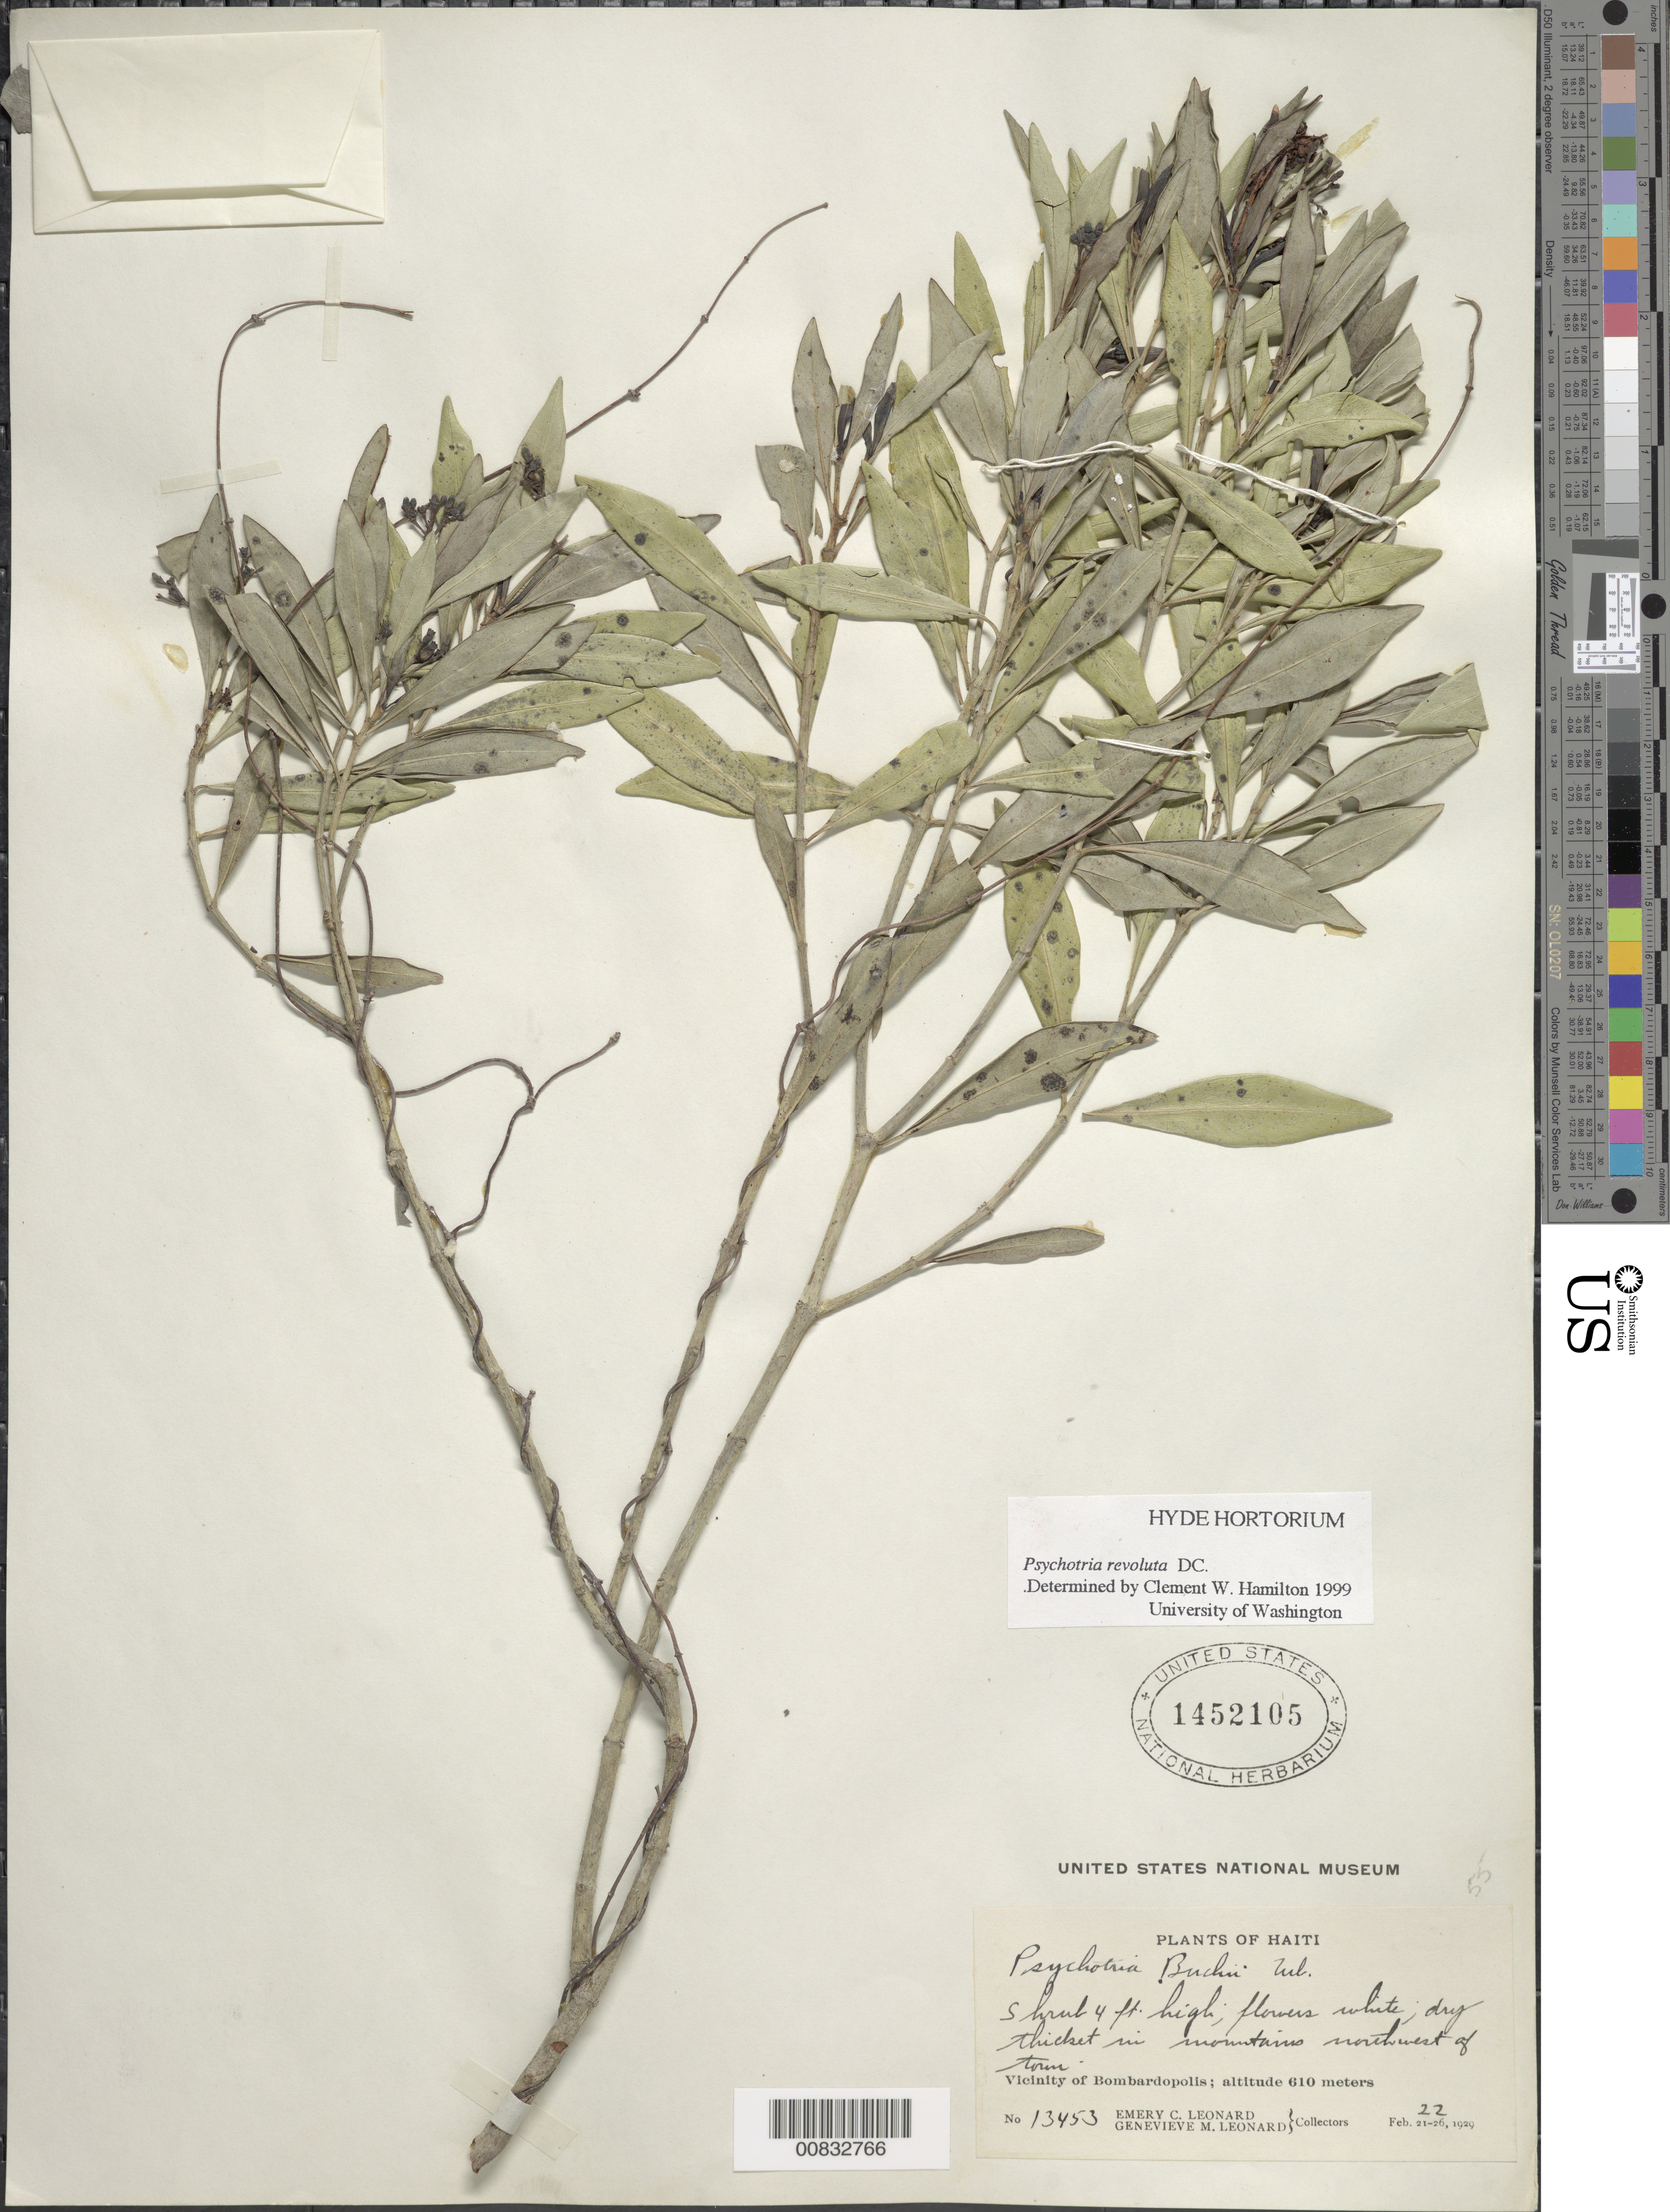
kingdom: Plantae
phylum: Tracheophyta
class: Magnoliopsida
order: Gentianales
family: Rubiaceae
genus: Psychotria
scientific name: Psychotria revoluta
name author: DC.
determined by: Hamilton, C. W.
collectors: E. C. Leonard & G. M. Leonard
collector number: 13453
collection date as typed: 22 Feb 1929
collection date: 1929-02-22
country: Haiti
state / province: Nord-Ouest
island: Hispaniola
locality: Vicinity of Bombardopolis, NW of town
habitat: Dry thicket in mountains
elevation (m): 610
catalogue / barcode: US 1452105